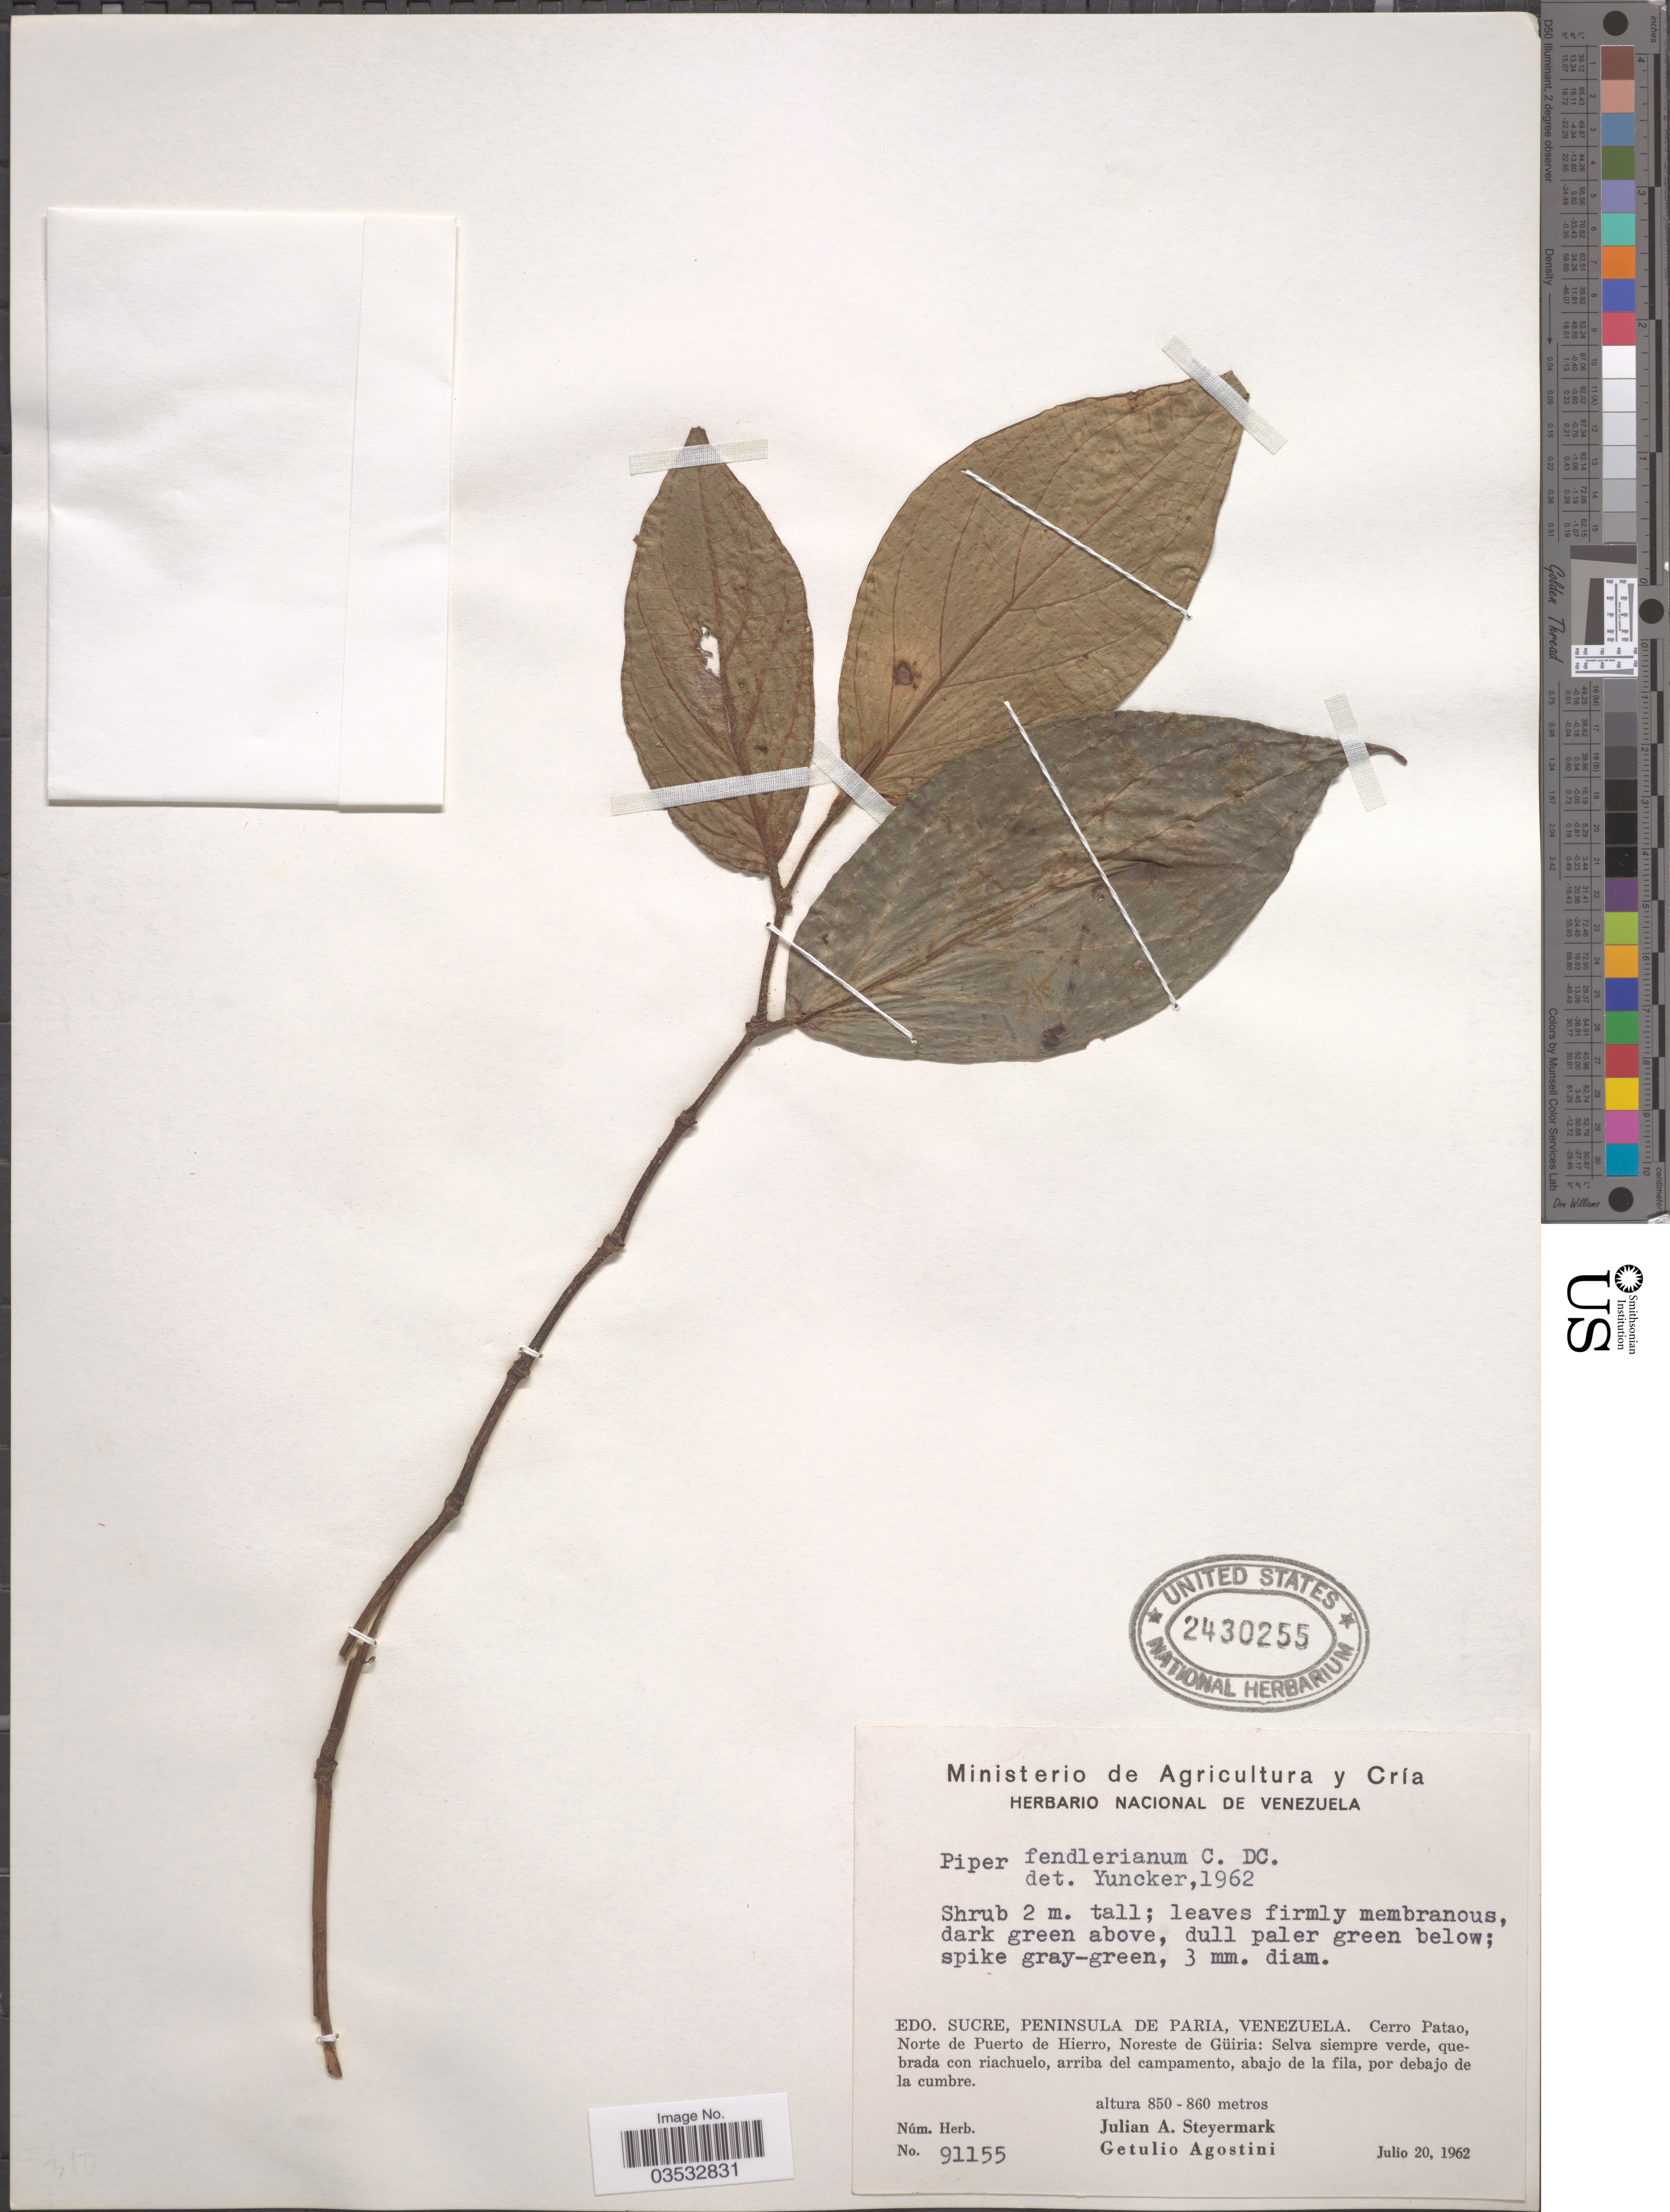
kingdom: Plantae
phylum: Tracheophyta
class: Magnoliopsida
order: Piperales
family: Piperaceae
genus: Piper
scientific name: Piper prunifolium var. prunifolium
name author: Jacq.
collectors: J. Steyermark & G. Agostini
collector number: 91155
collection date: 1962-07-20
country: Venezuela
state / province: Sucre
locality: Peninsula de Paria. Cerro Patao, Norte de Puerto de Hierro, Noreste de Güiria.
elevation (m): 850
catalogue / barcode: US 2430255